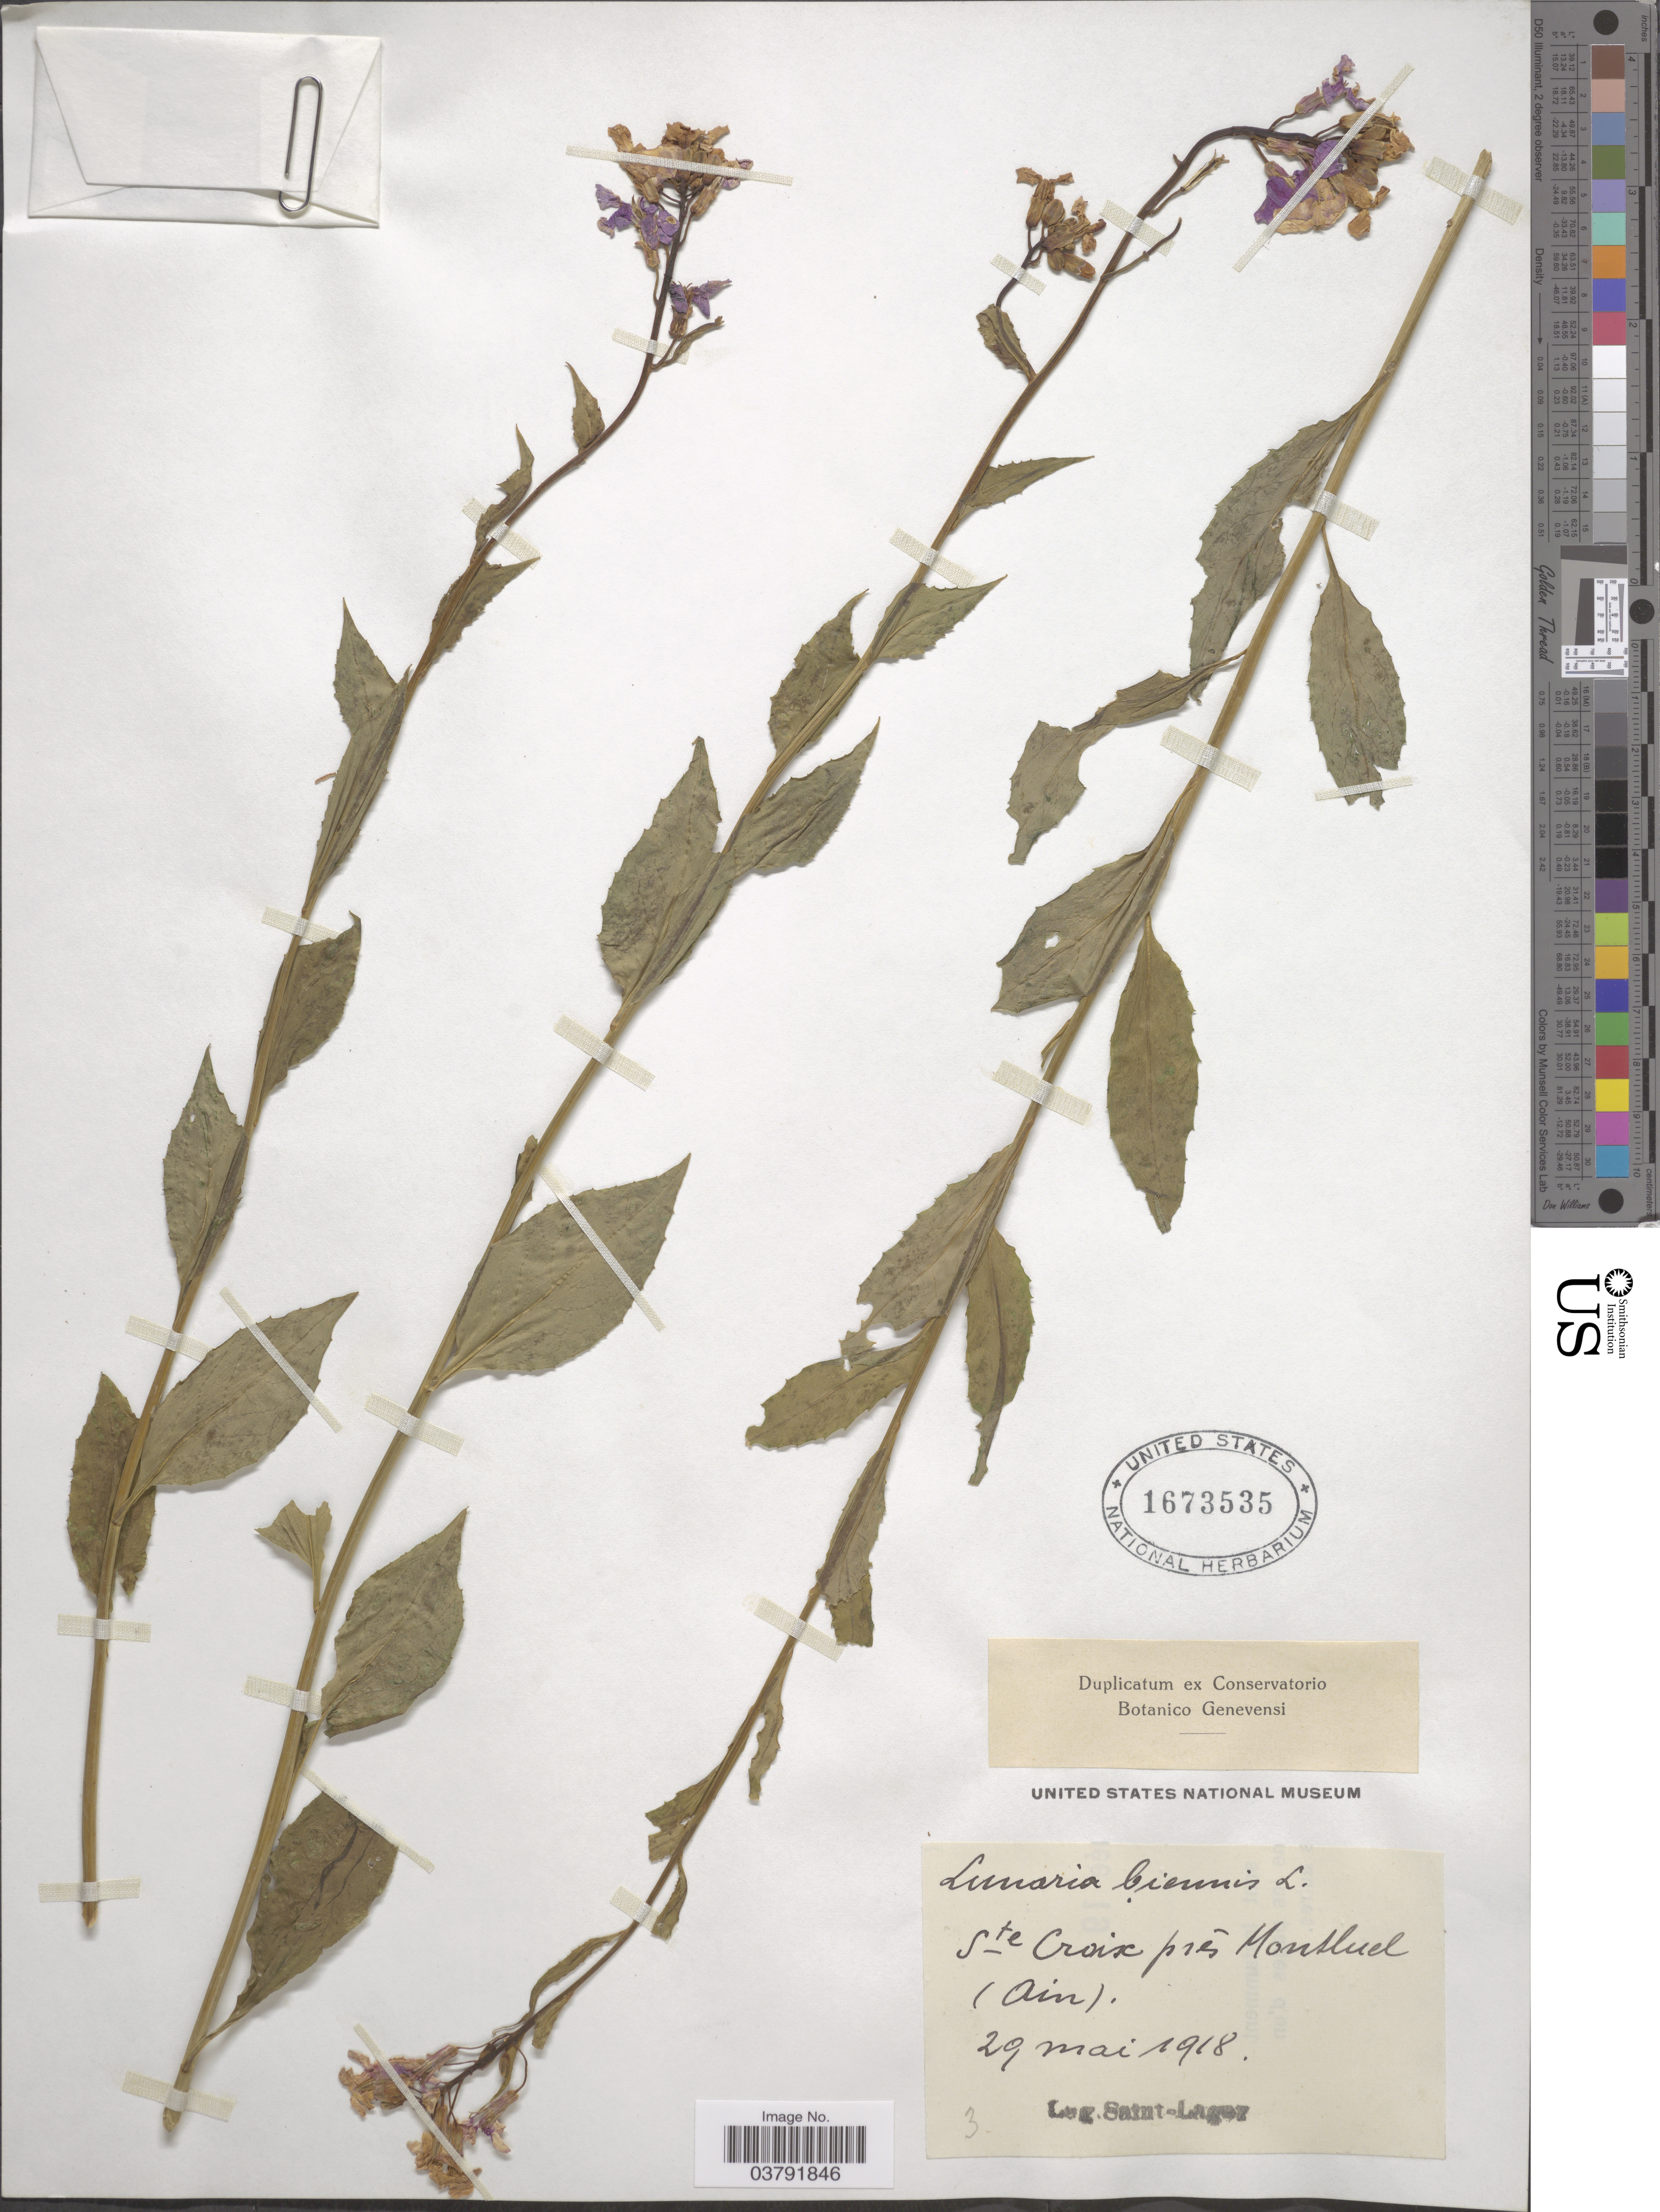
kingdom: Plantae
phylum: Tracheophyta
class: Magnoliopsida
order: Brassicales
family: Brassicaceae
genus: Lunaria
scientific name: Lunaria biennis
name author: Moench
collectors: Saint-Lager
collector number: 3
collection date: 1918-05-29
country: France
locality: Ste Croix près Montluel (Ain).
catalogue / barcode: US 1673535